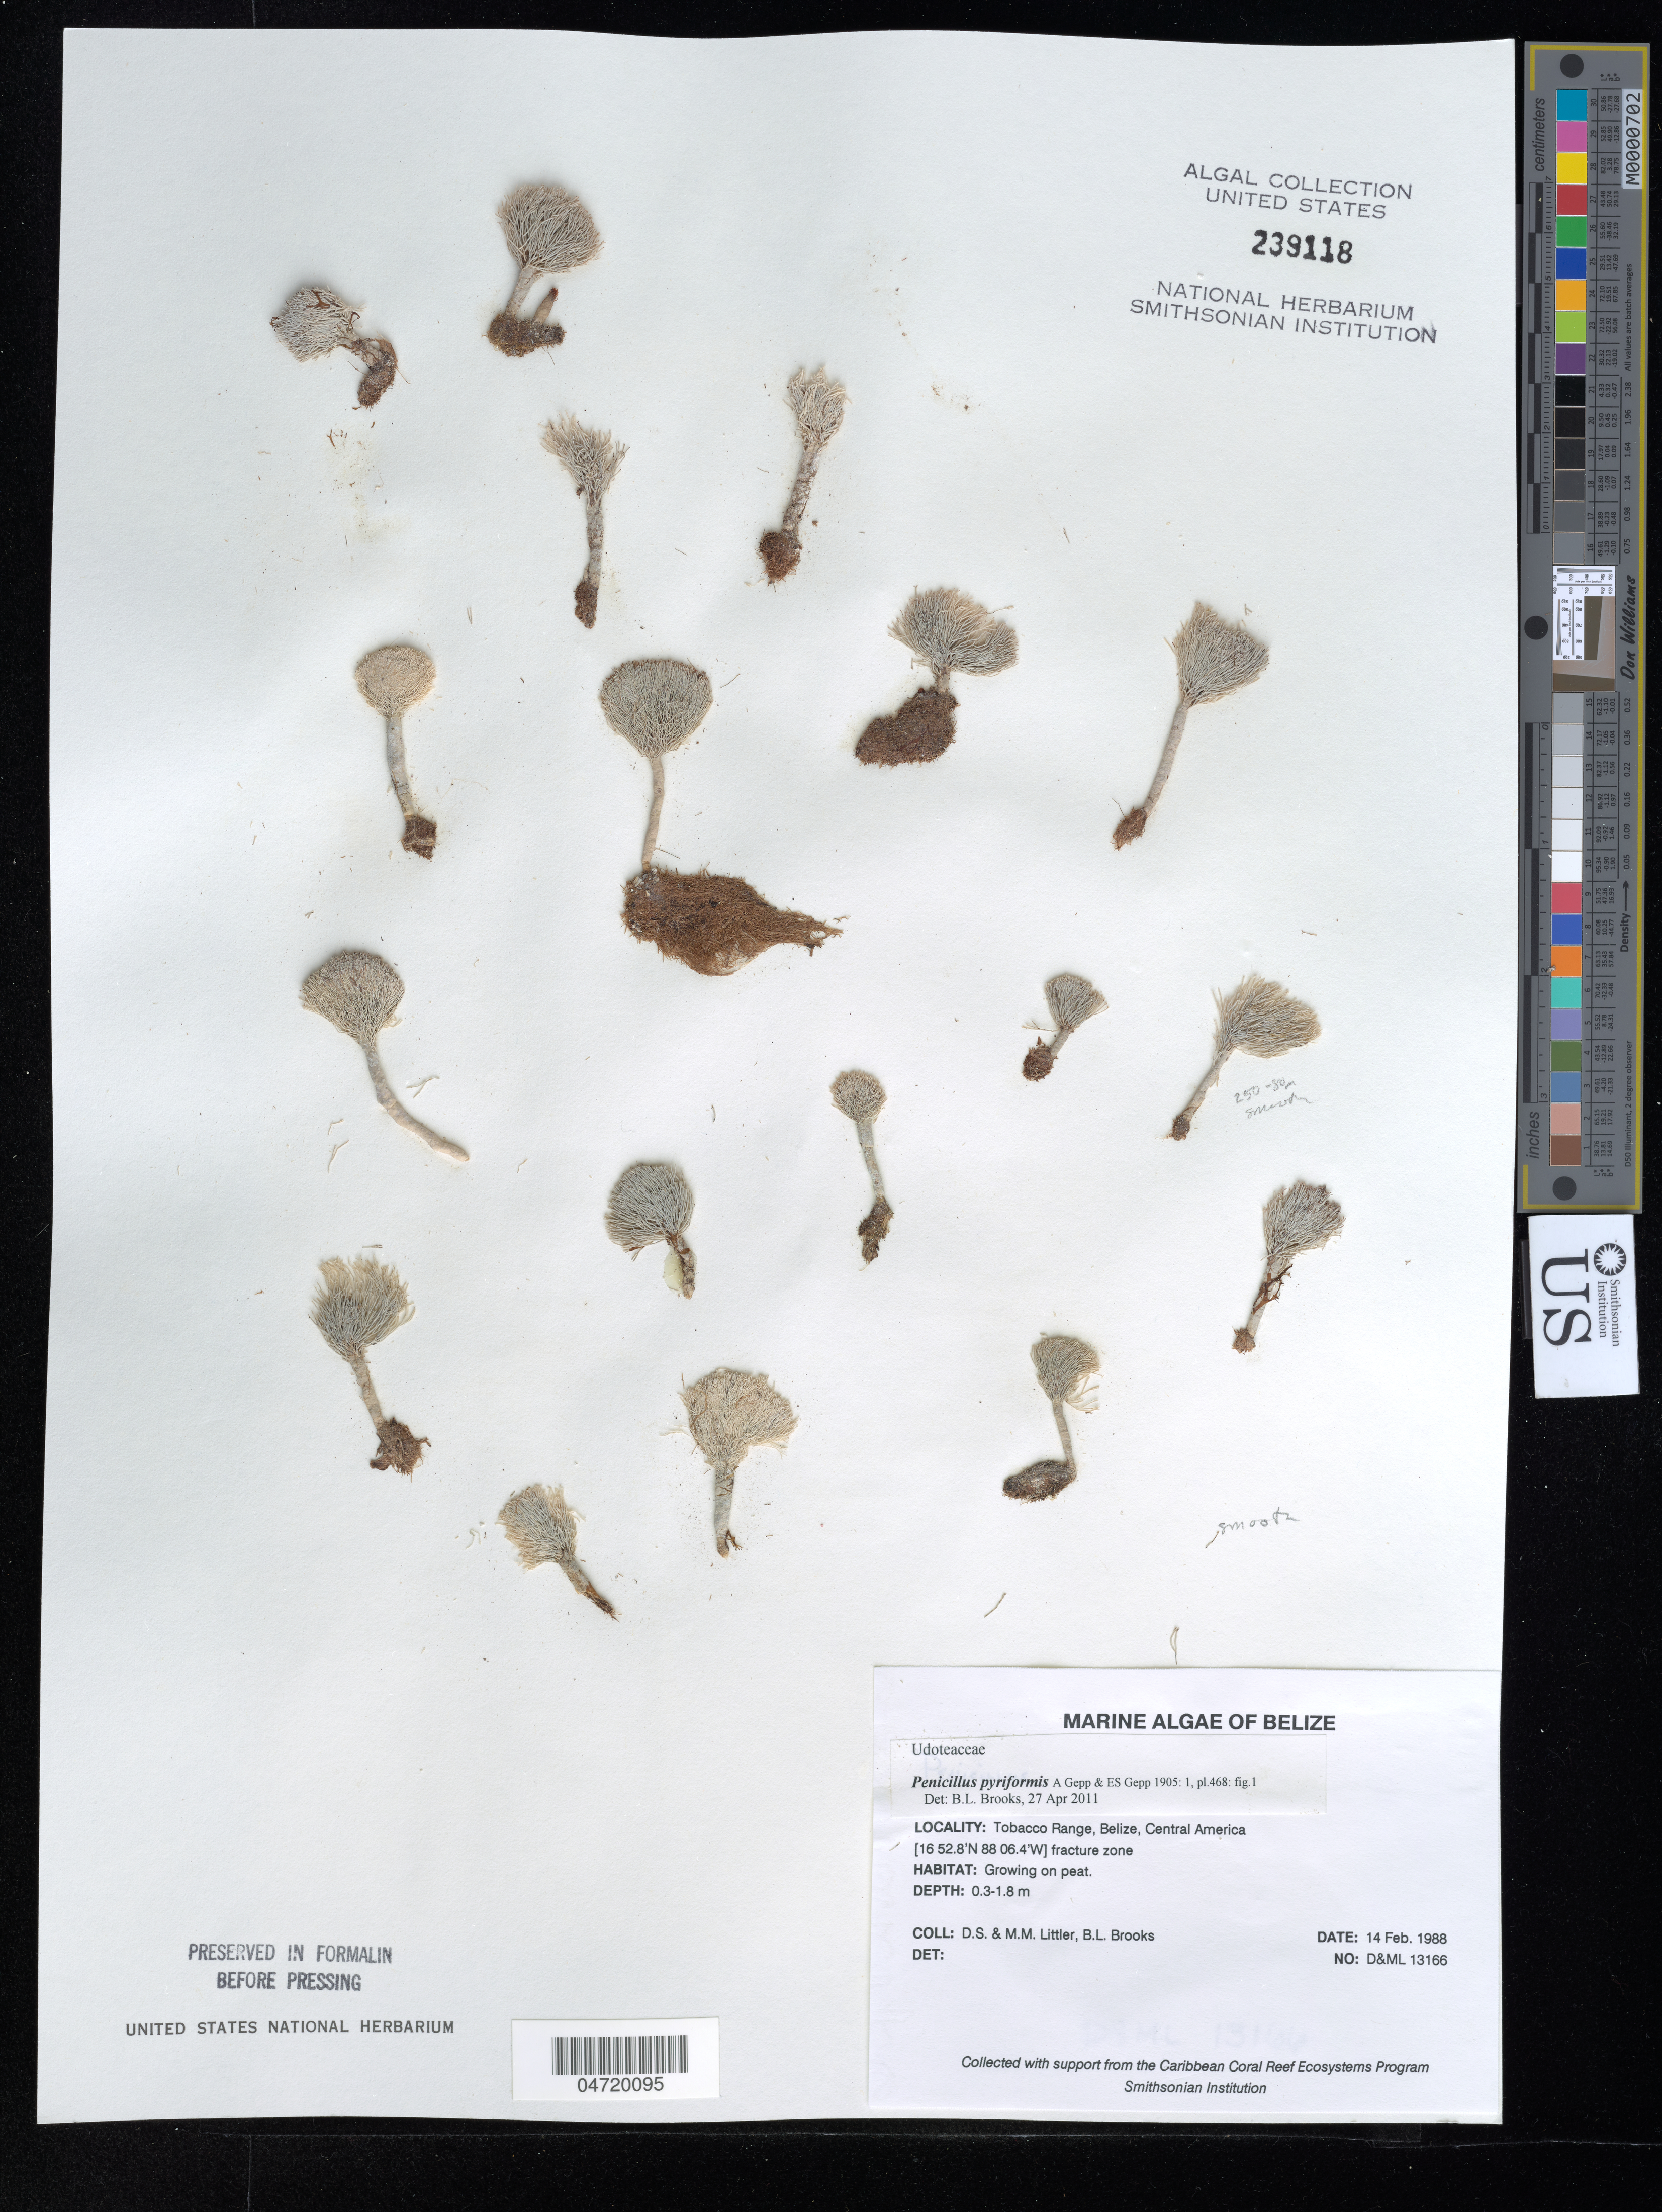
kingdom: Plantae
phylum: Chlorophyta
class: Ulvophyceae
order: Bryopsidales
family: Udoteaceae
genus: Penicillus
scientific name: Penicillus pyriformis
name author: A. Gepp & E. Gepp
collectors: D. S. Littler, M. M. Littler & B. Brooks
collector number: D&ML13166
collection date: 1988-02-14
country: Belize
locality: Tobacco Range.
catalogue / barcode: US 239118